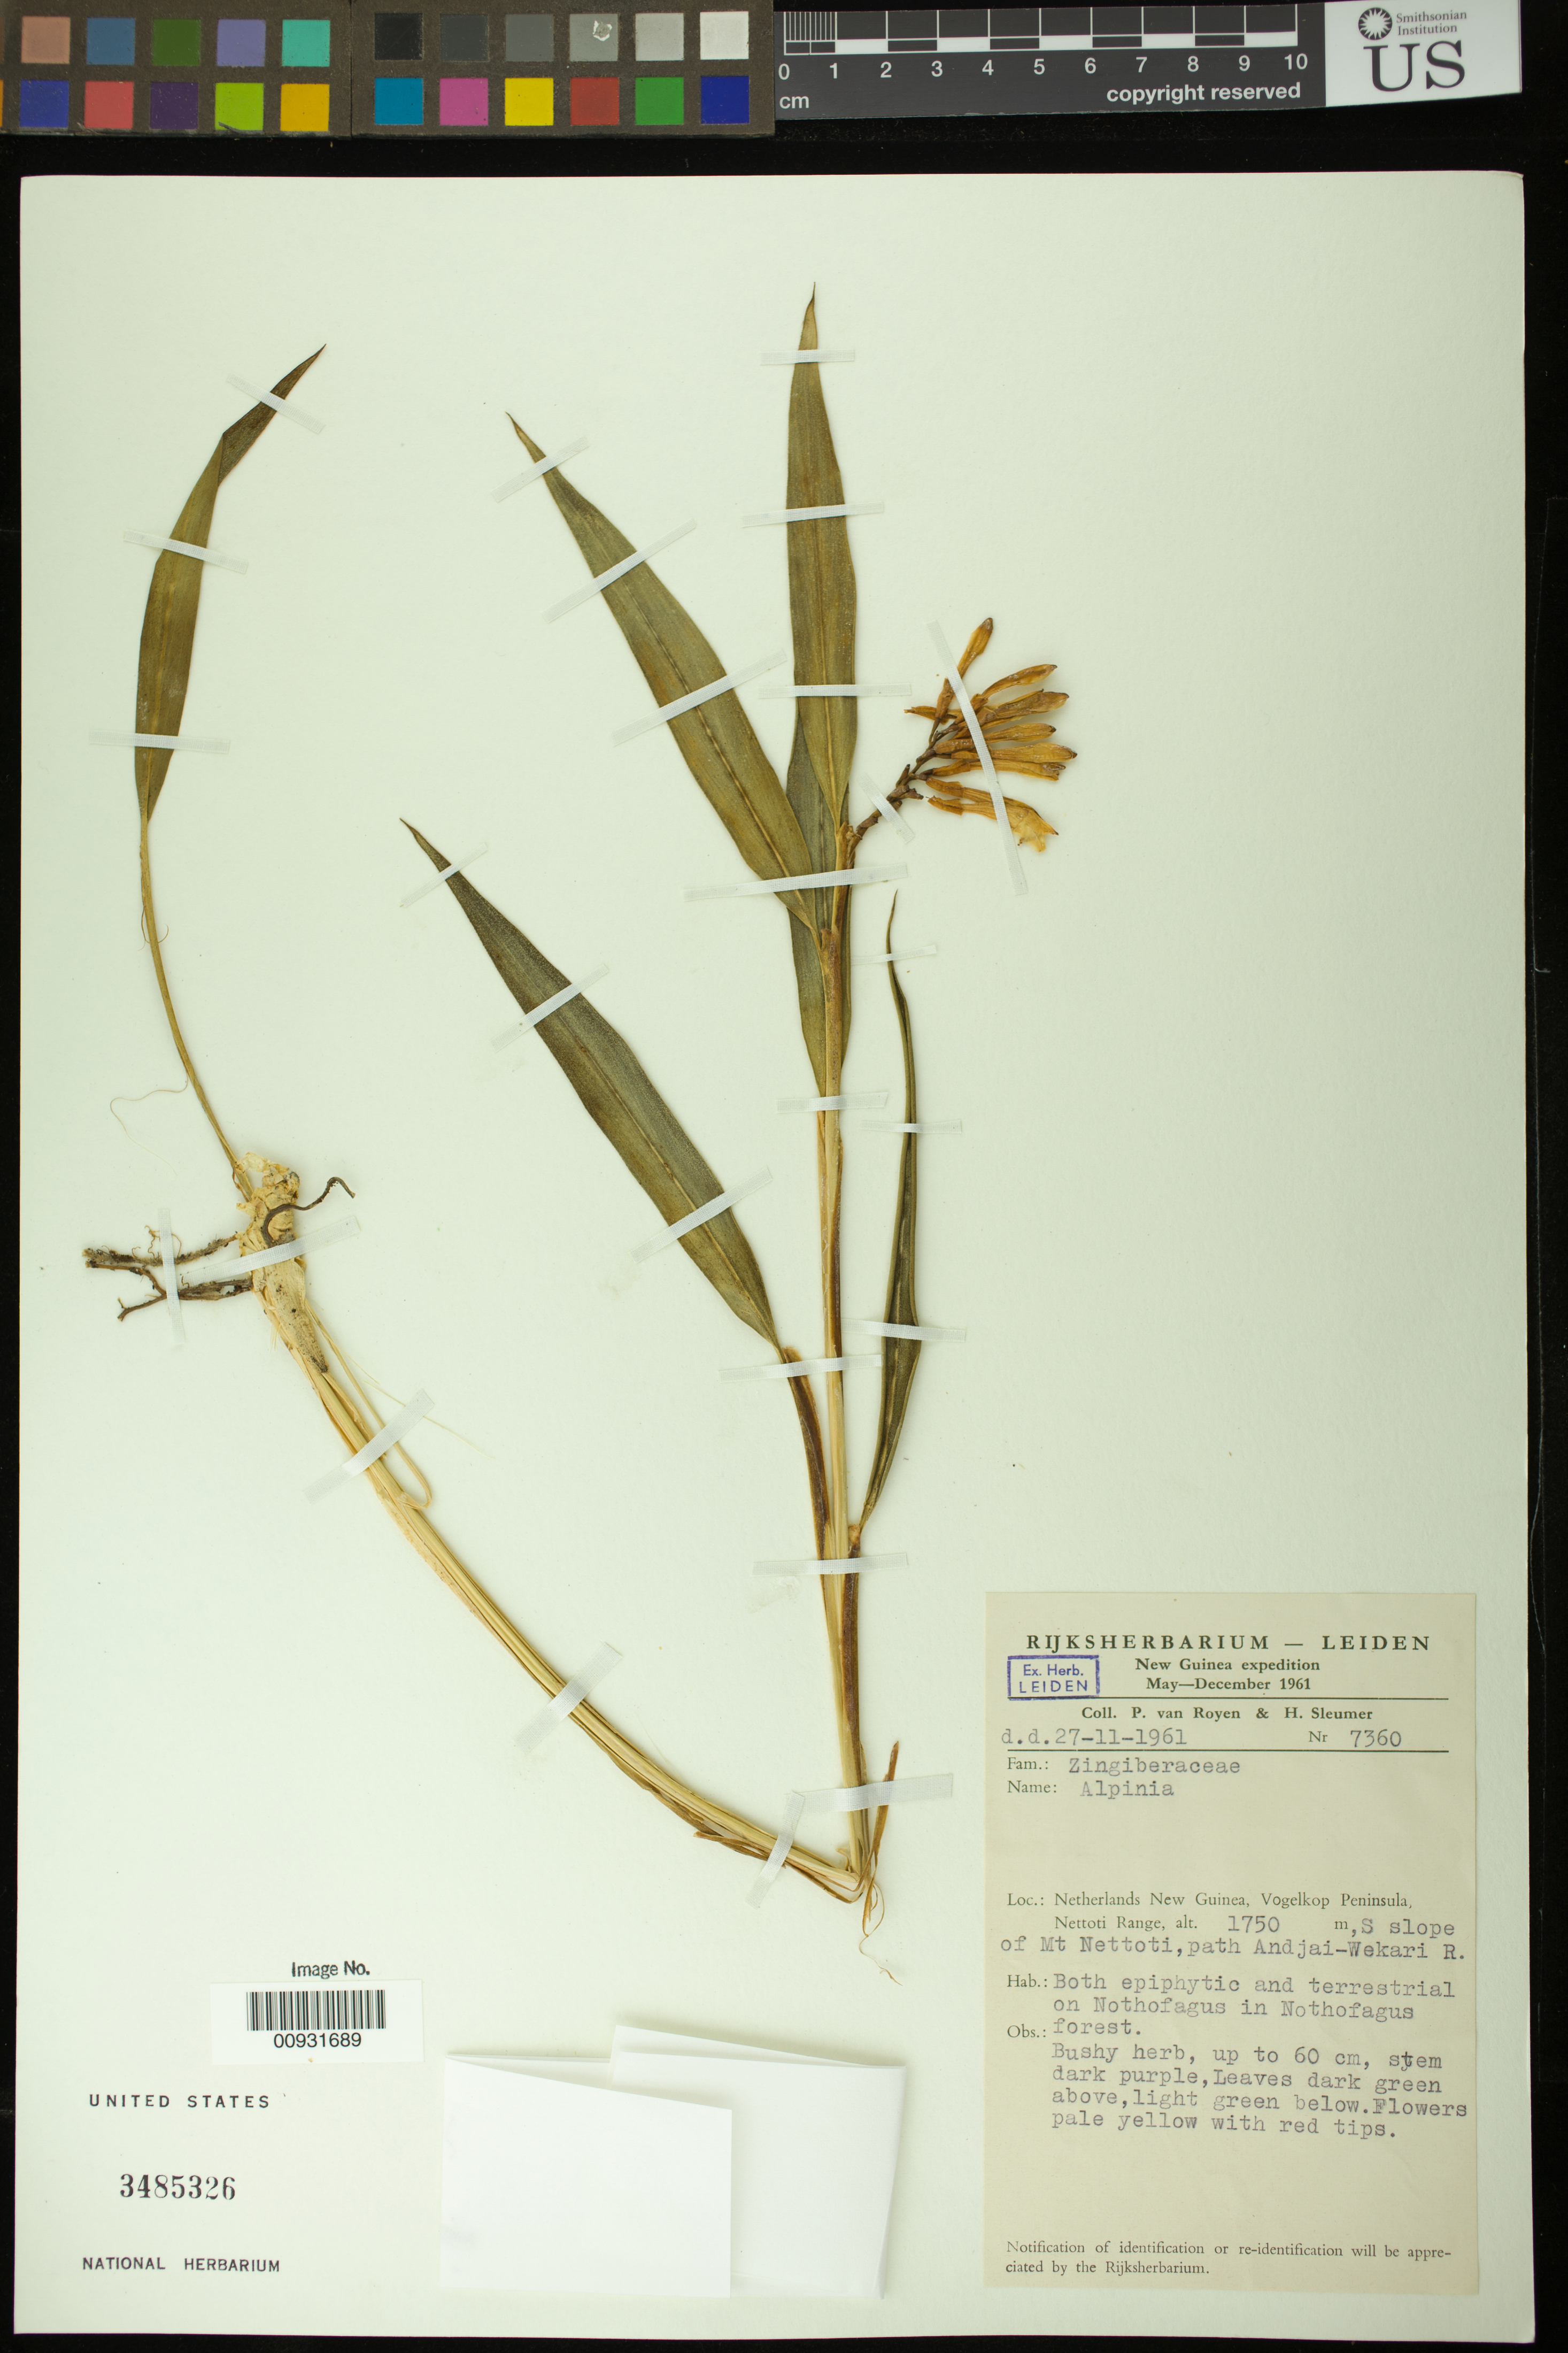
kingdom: Plantae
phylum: Tracheophyta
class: Liliopsida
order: Zingiberales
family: Zingiberaceae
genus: Alpinia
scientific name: Alpinia sp.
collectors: P. van Royen & H. O. Sleumer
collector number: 7360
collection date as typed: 27 Nov 1961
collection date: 1961-11-27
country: Indonesia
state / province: Papua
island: New Guinea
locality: Vogelkop Peninsula, Nettoti range, S slope of Mt. Nettoti, path Andjai - Wekari R. Irian Jaya.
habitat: Both epiphytic and terrestrial on Nothofagus in Nothofagus forest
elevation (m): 1750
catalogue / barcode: US 3485326